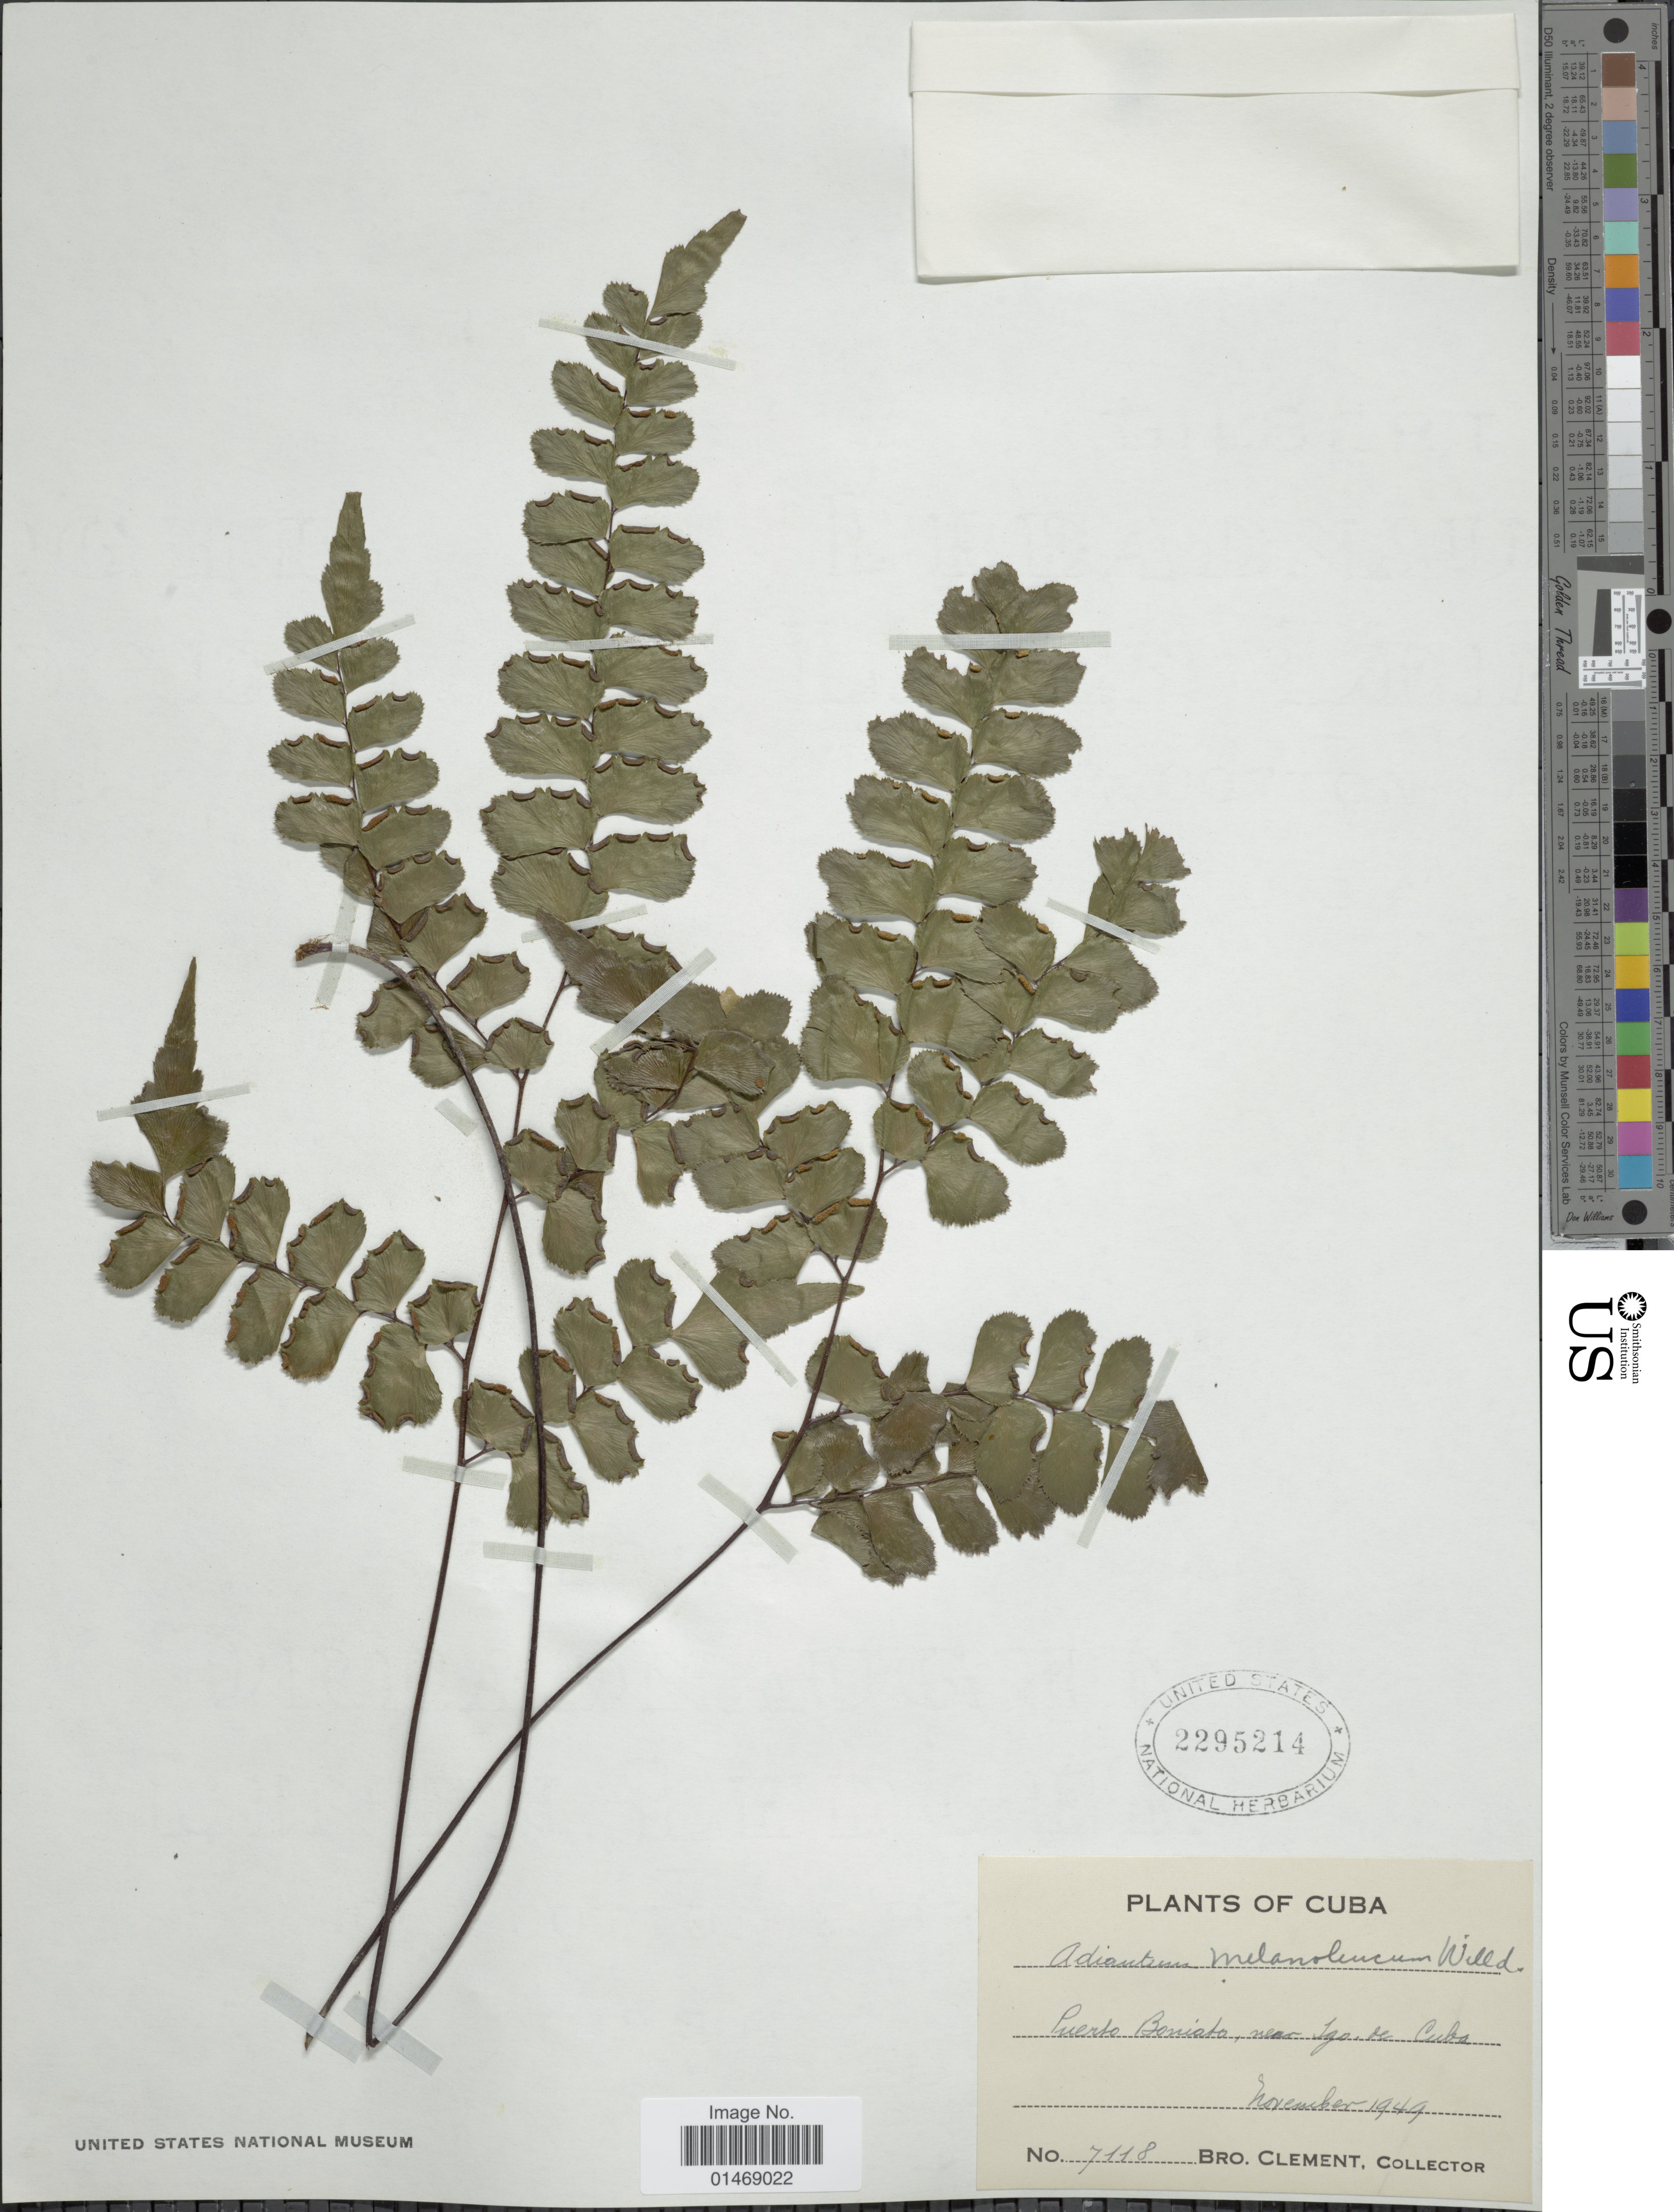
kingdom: Plantae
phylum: Tracheophyta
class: Polypodiopsida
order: Polypodiales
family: Pteridaceae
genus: Adiantum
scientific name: Adiantum melanoleucum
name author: Willd.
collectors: B. Clement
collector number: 7118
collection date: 1949-11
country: Cuba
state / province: Santiago de Cuba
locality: Puerto Boniato, near Sga de Cuba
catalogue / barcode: US 2295214